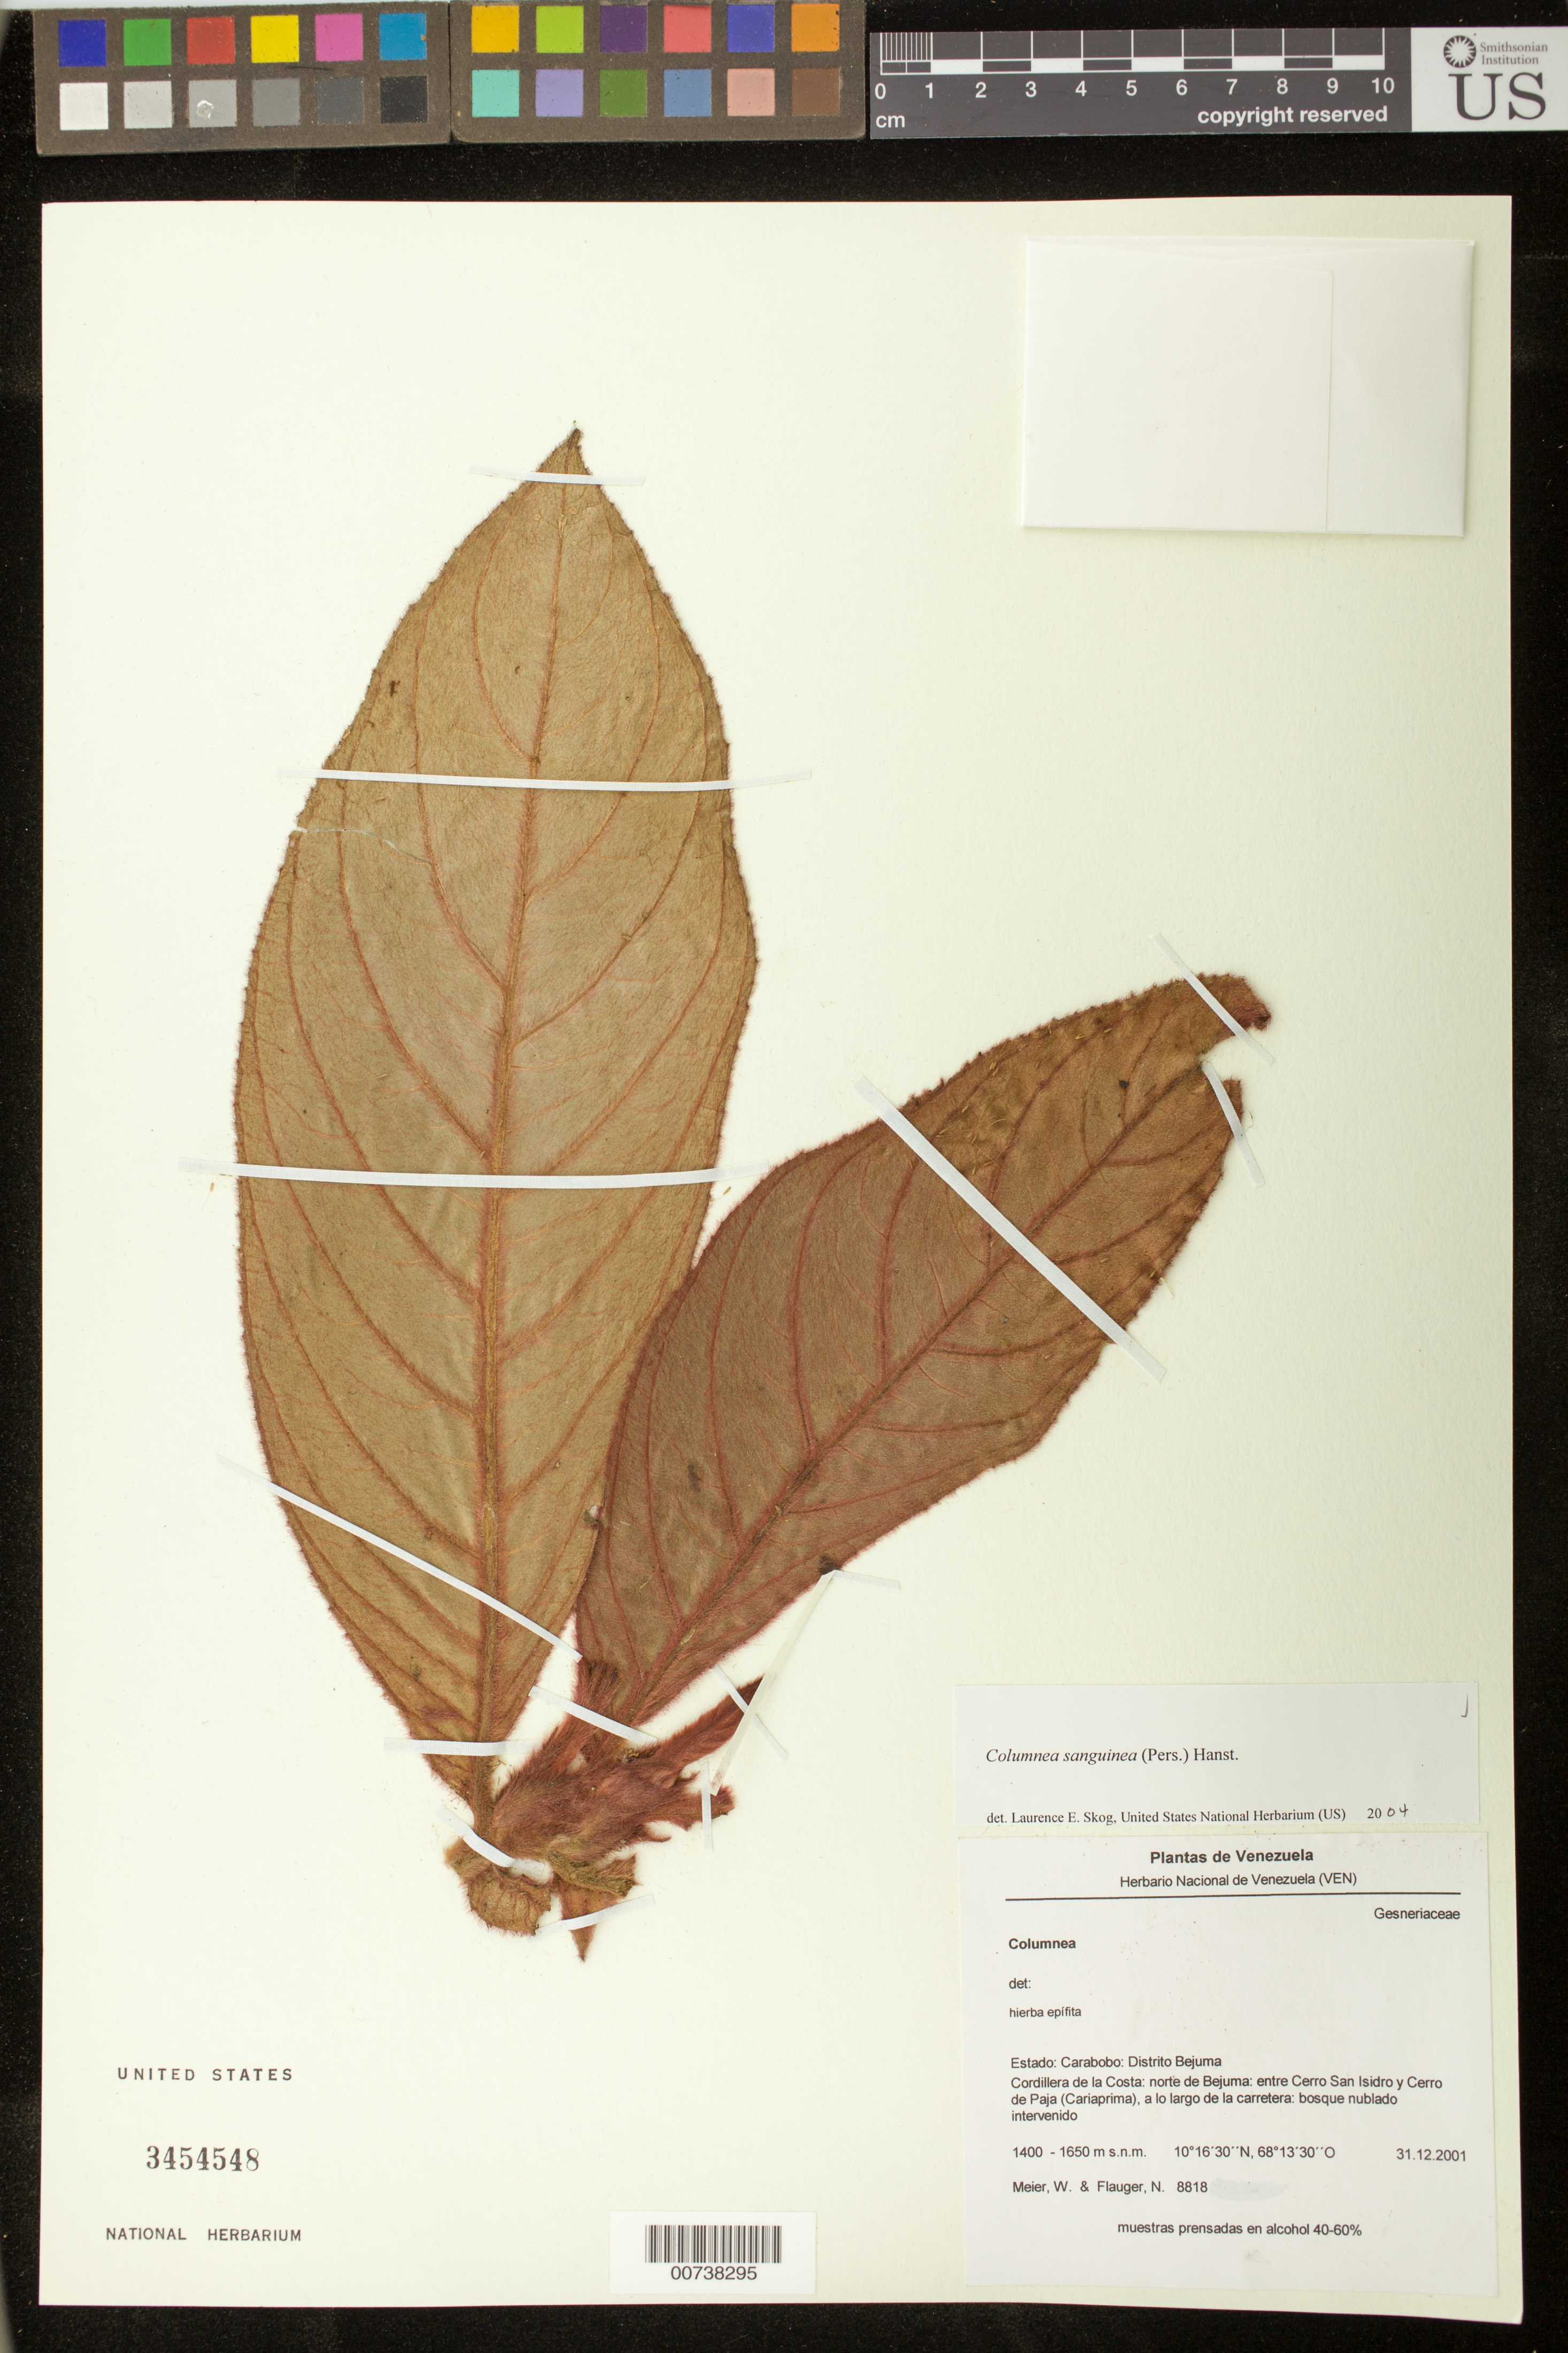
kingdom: Plantae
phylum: Tracheophyta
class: Magnoliopsida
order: Lamiales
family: Gesneriaceae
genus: Columnea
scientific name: Columnea sanguinea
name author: (Pers.) Hanst.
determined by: Skog, Laurence E.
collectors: W. Meier & N. Flauger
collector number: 8818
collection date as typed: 31 Dec 2001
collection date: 2001-12-31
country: Venezuela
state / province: Carabobo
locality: Distrito Bejuma. Cordillera de la Costa: norte de Bejuma, entre Cerro San Isidro y Cerro de Paja (Cariaprima), a lo largo de la carretera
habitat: Bosque nublado intervenido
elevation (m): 1400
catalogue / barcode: US 3454548